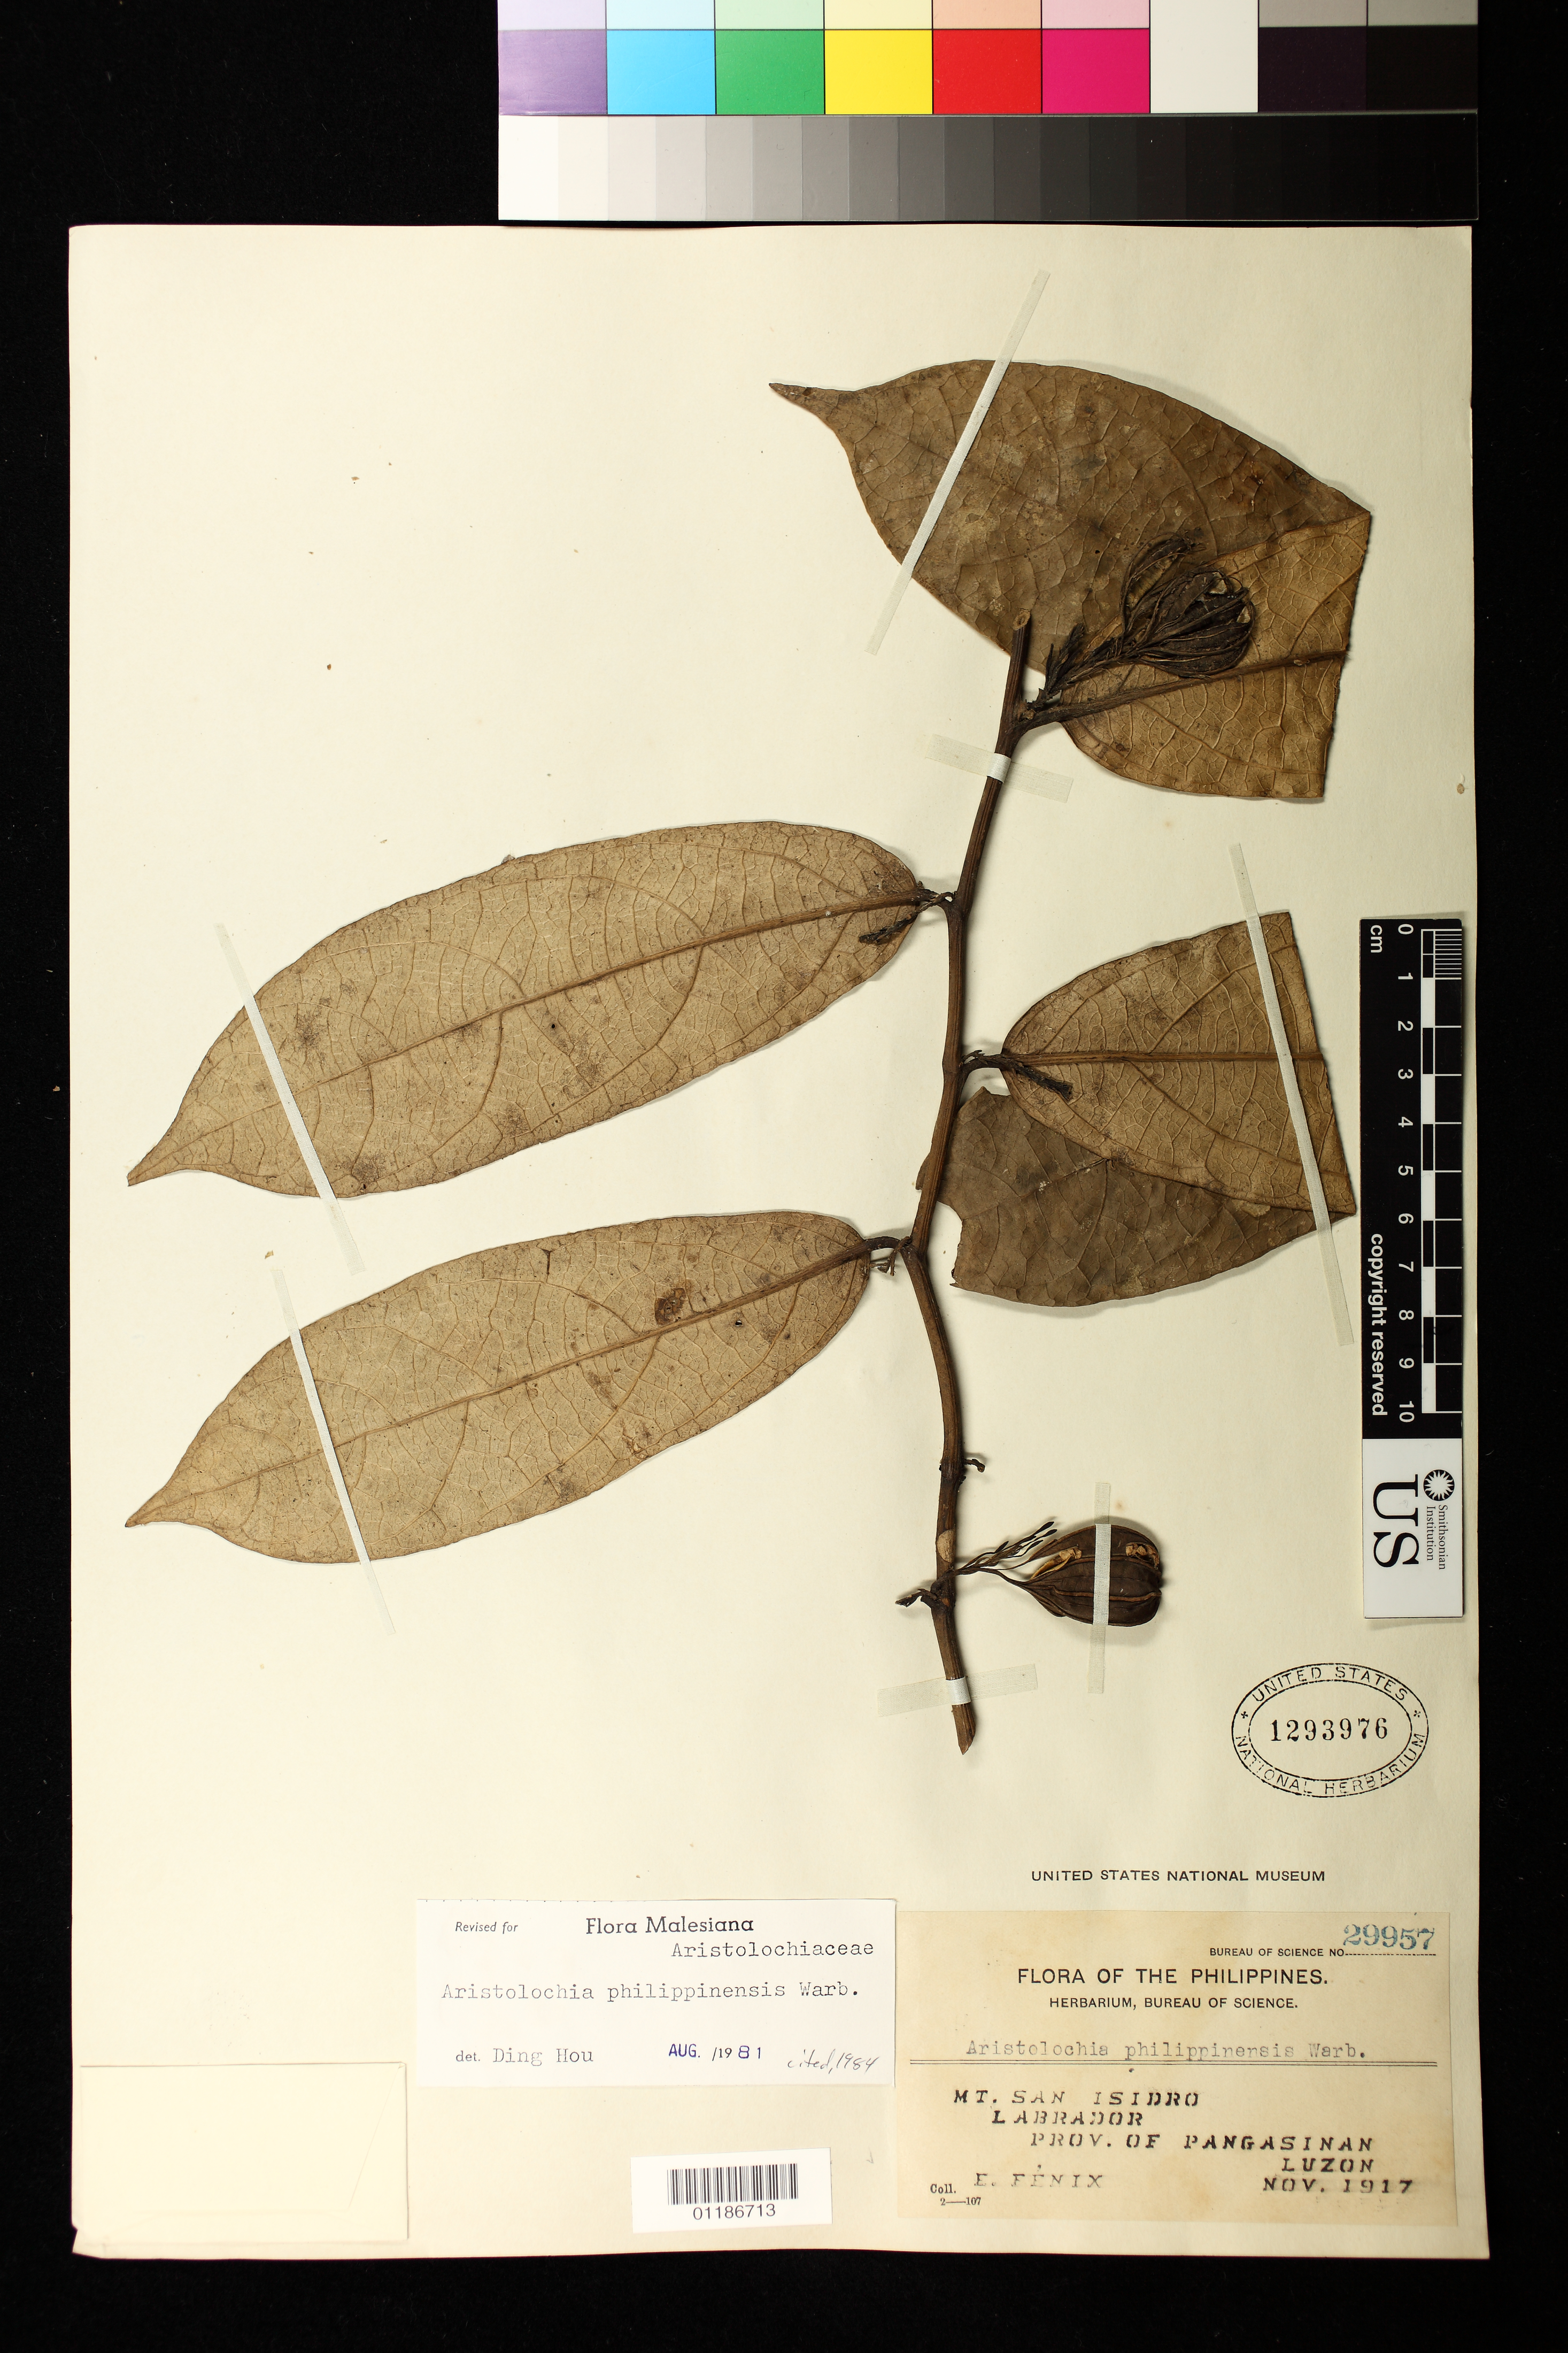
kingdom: Plantae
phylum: Tracheophyta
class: Magnoliopsida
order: Piperales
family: Aristolochiaceae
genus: Aristolochia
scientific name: Aristolochia philippinensis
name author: Warb.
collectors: E. Fenix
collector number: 29957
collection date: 1917-11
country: Philippines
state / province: Ilocos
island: Luzon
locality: Mt. San Isidro, Labrador Prov. of Pangasinan, Luzon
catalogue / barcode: US 1293976